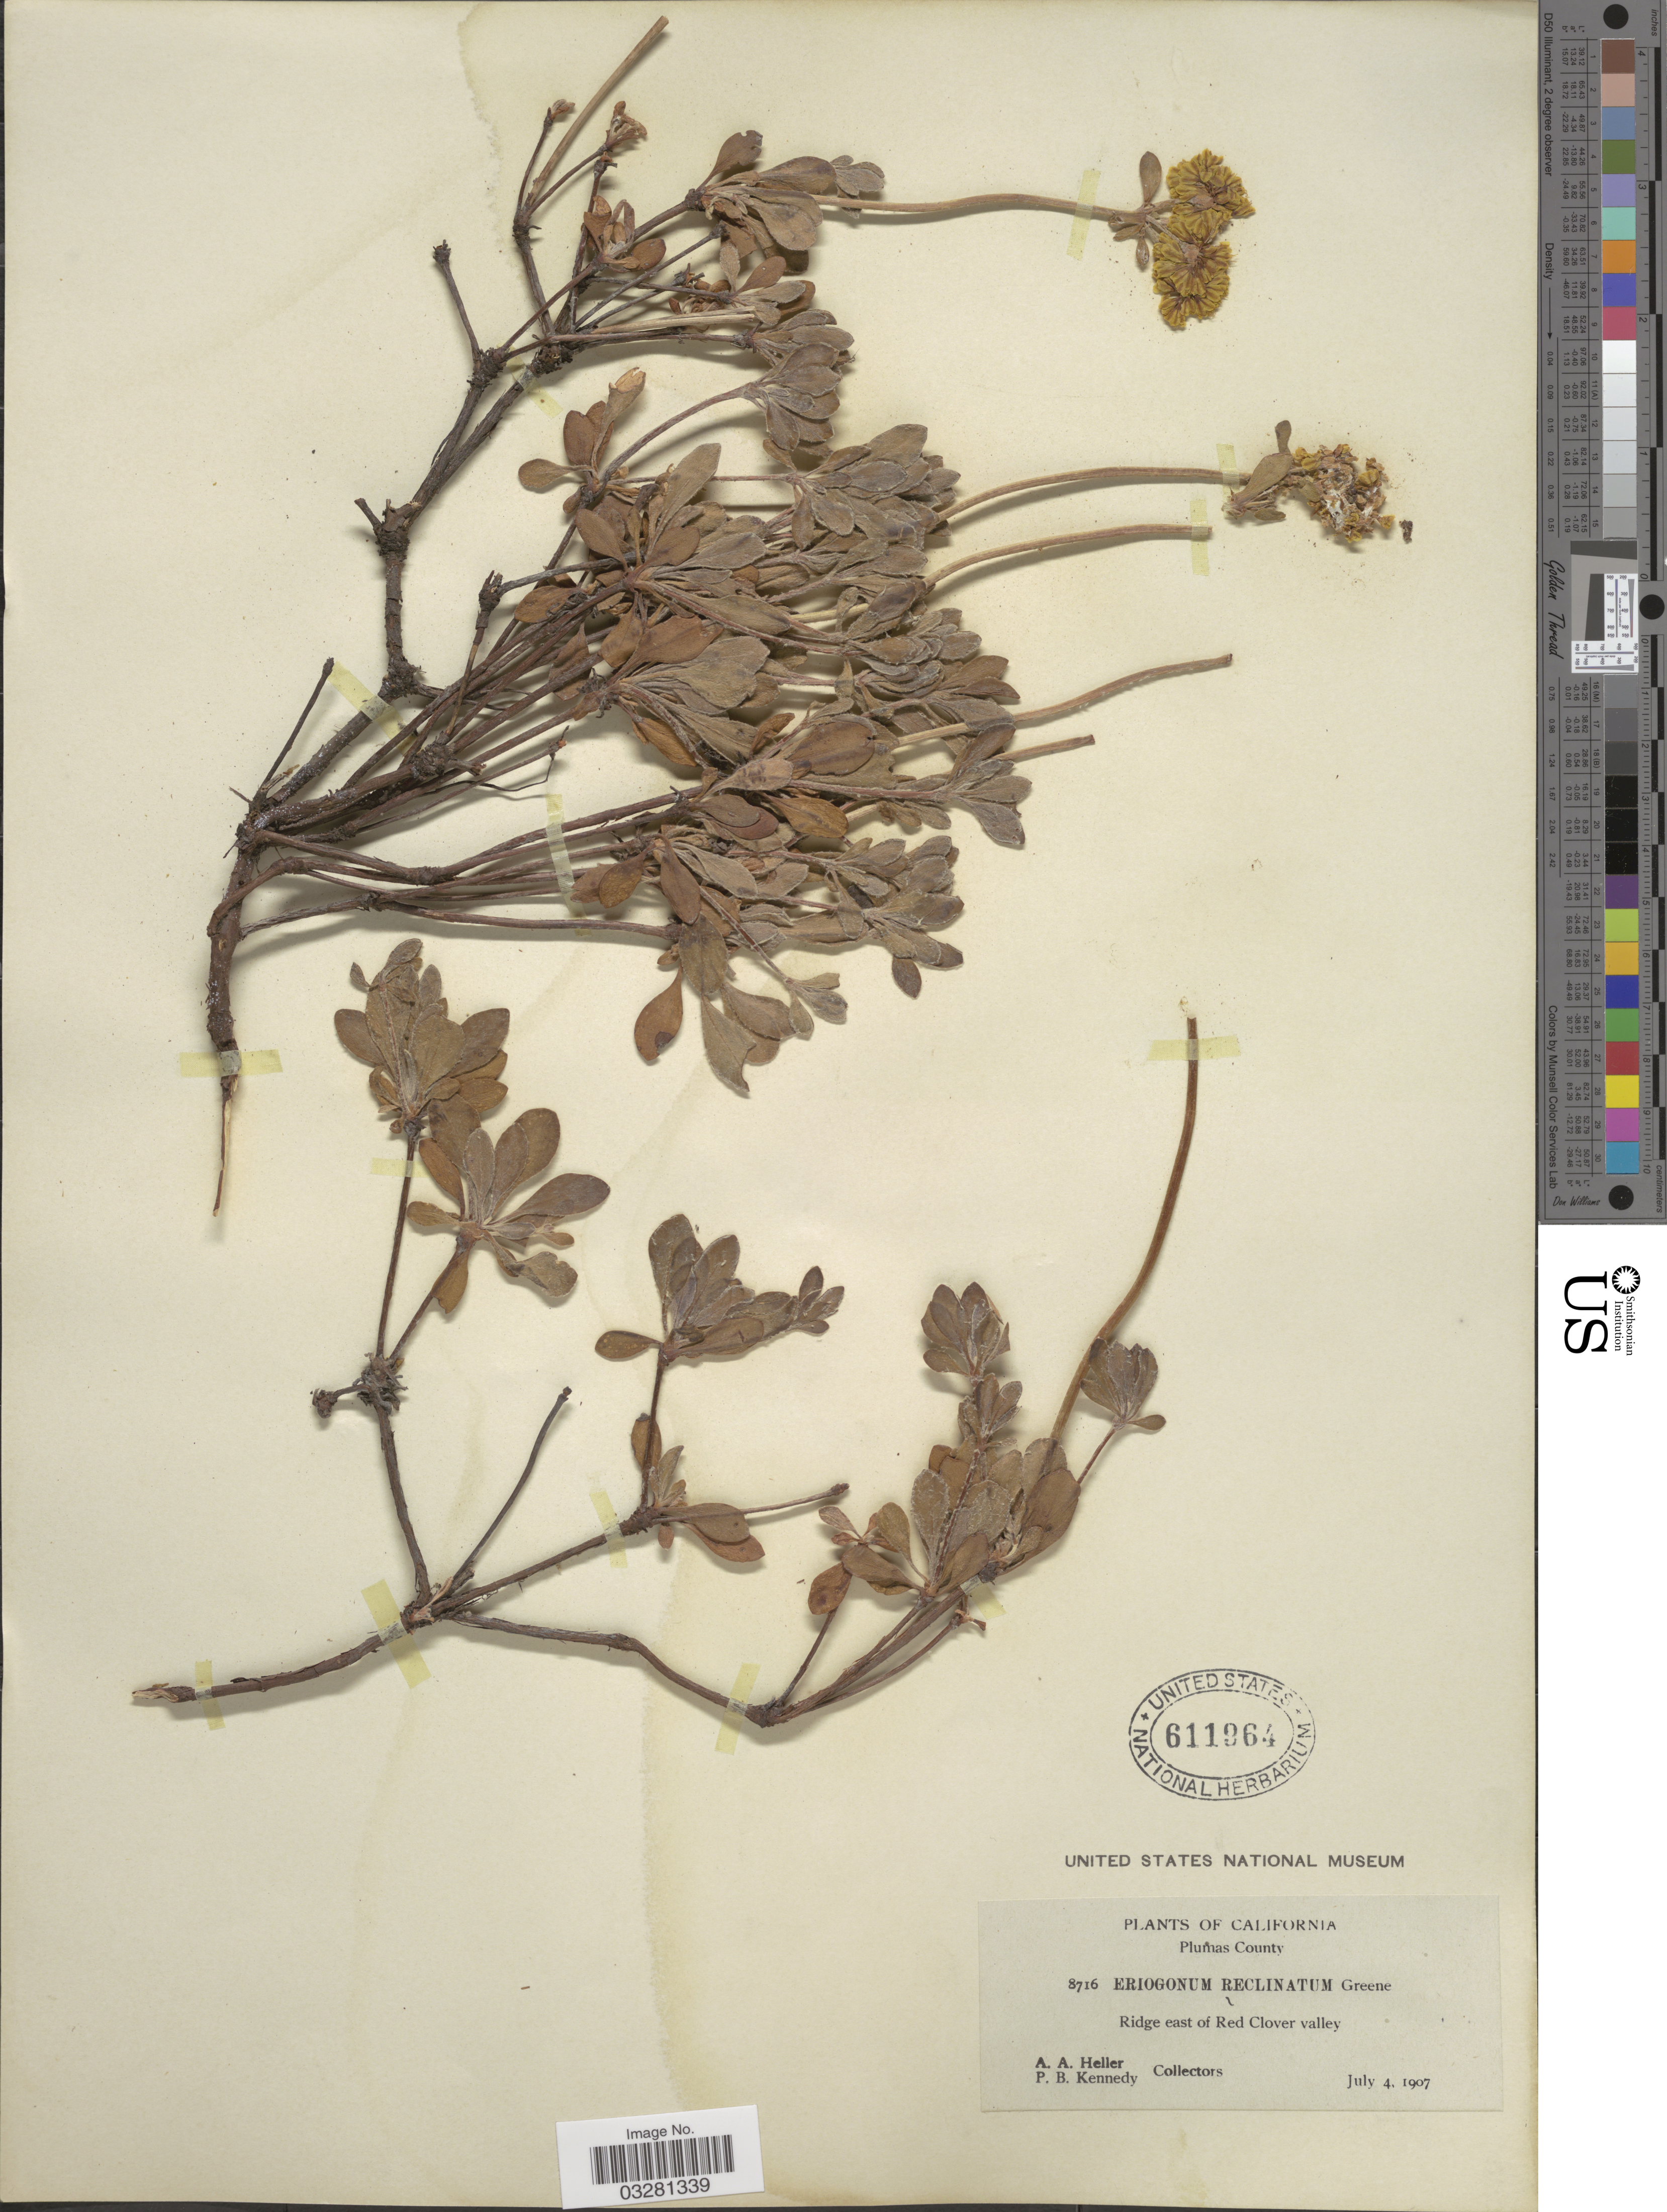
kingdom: Plantae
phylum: Tracheophyta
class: Magnoliopsida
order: Caryophyllales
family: Polygonaceae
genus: Eriogonum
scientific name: Eriogonum umbellatum var. umbellatum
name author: Torr.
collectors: A. A. Heller & P. B. Kennedy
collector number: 8716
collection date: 1907-07-04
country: United States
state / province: California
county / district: Plumas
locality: Plumas County. Ridge east of Red Clover valley.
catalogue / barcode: US 611964